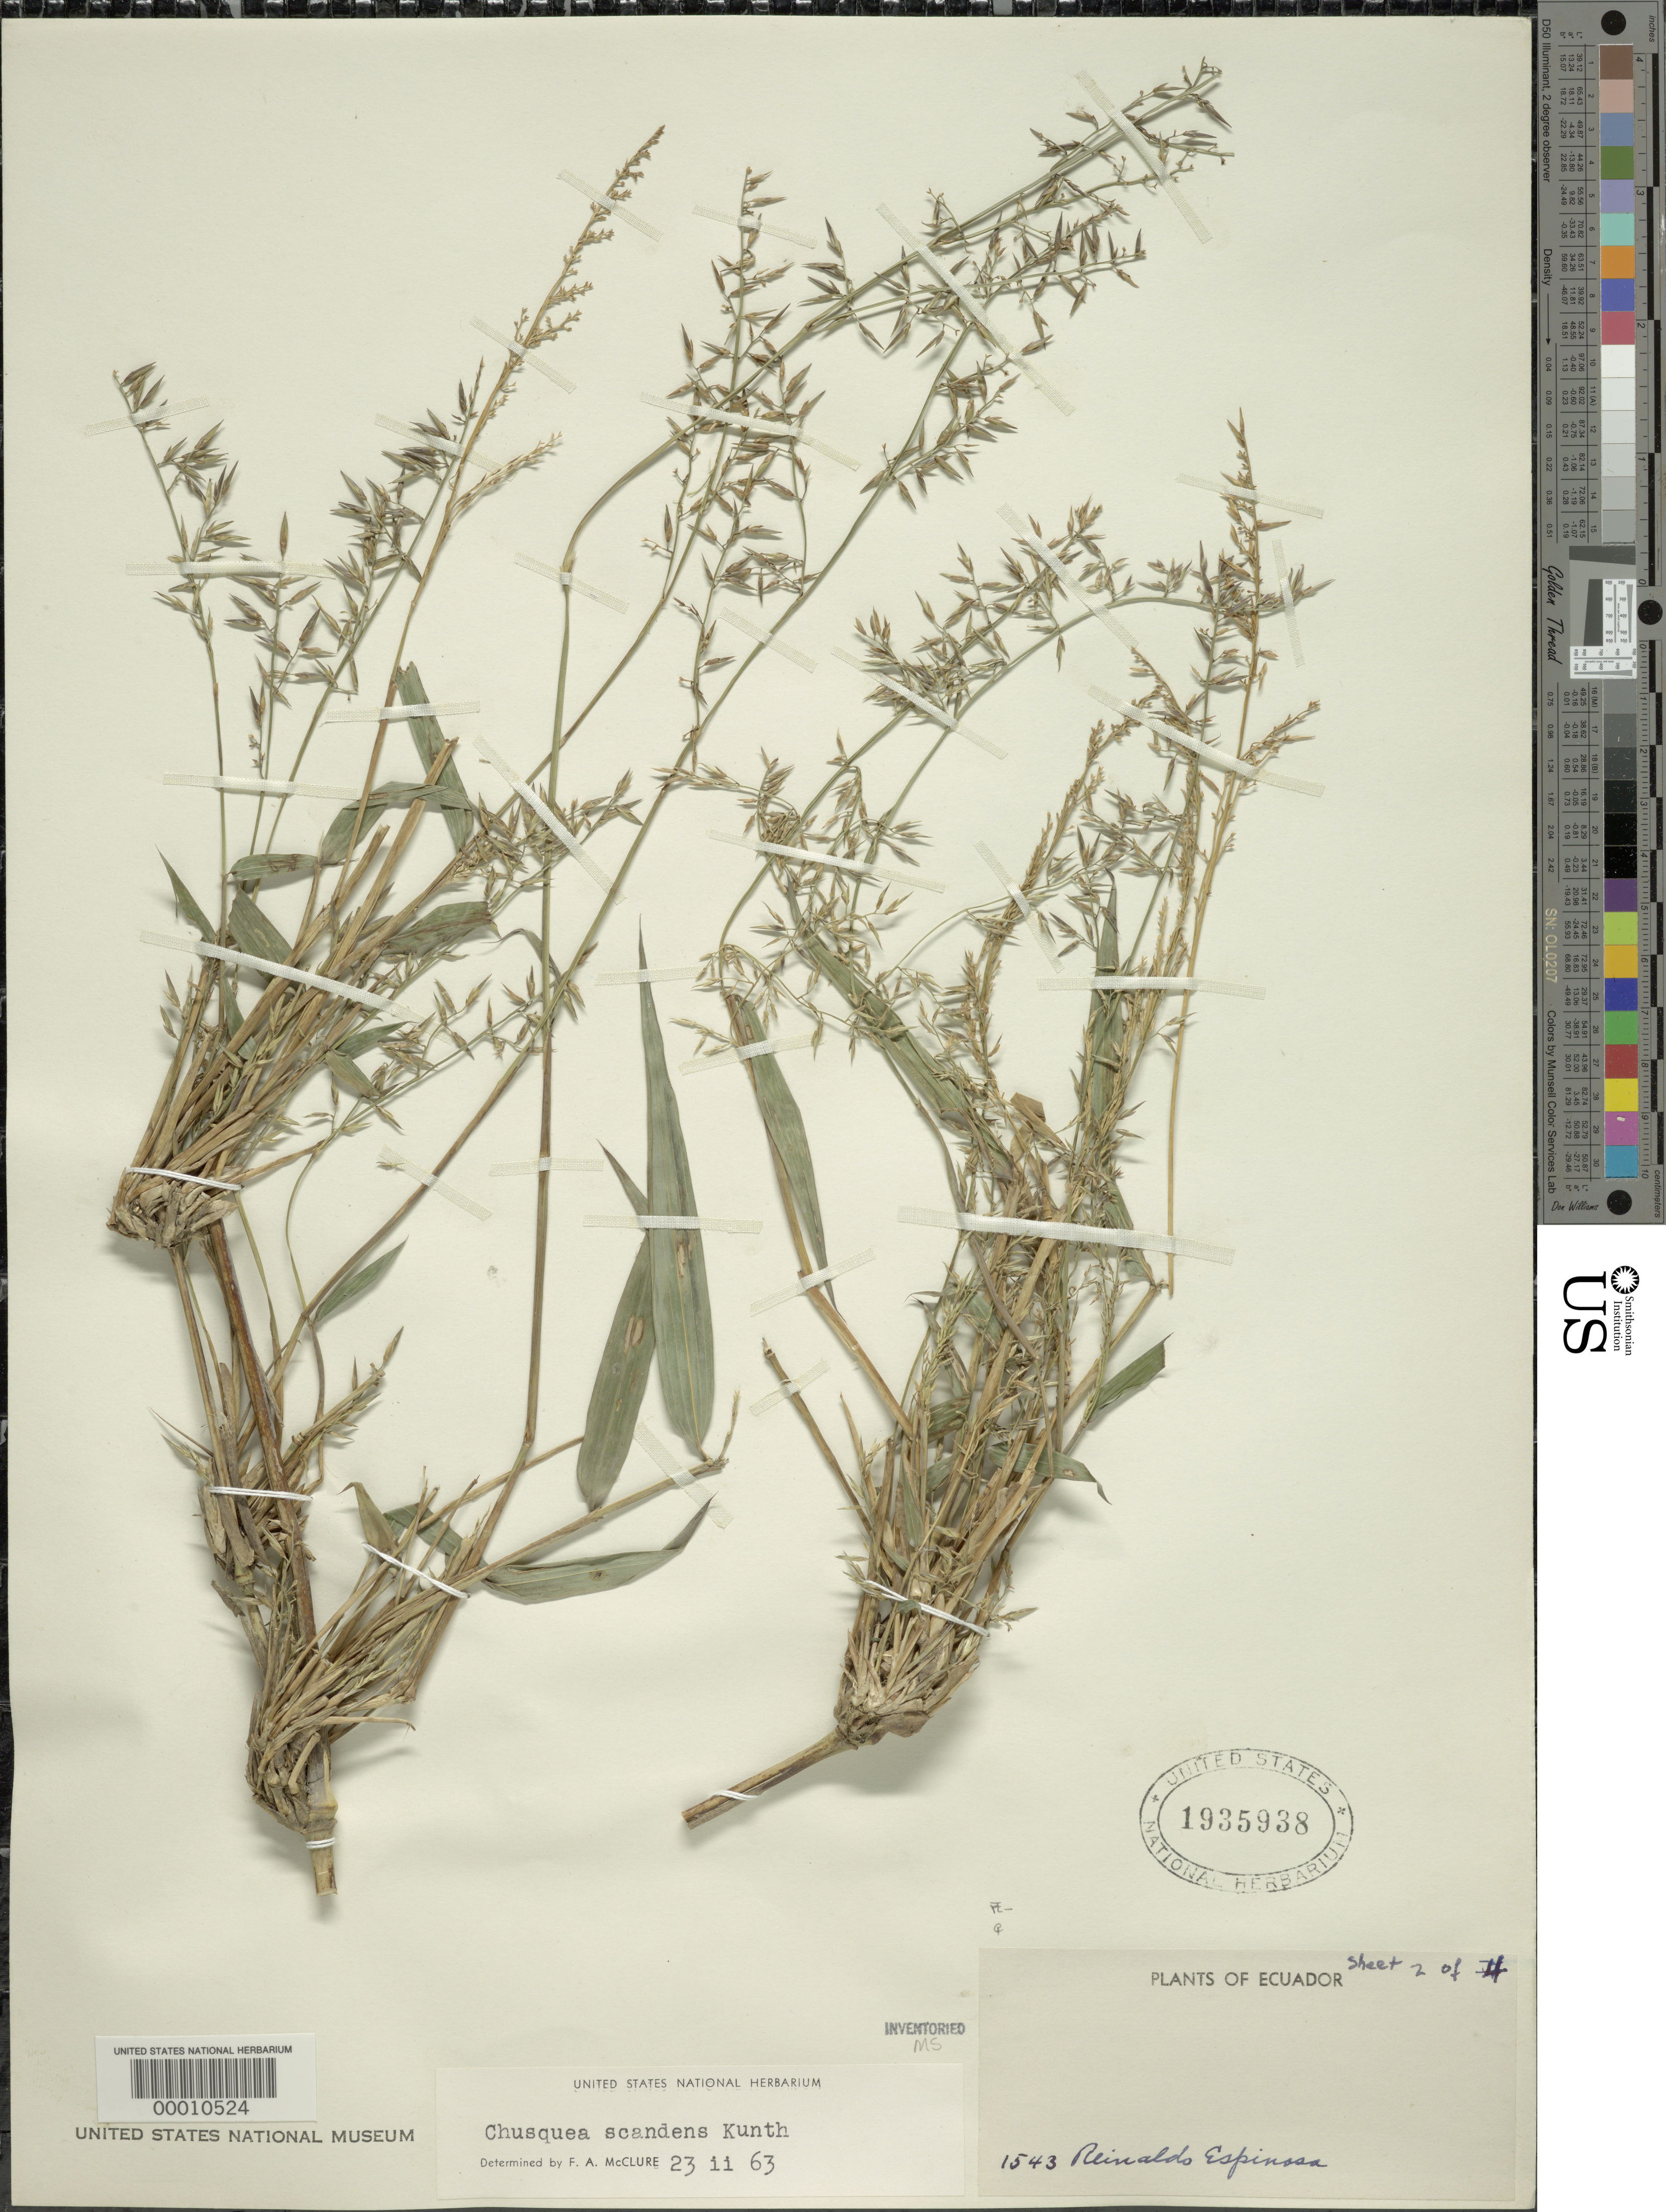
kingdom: Plantae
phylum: Tracheophyta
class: Liliopsida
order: Poales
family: Poaceae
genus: Chusquea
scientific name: Chusquea scandens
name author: Kunth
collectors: R. Espinosa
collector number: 1543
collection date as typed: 03 Jul 1947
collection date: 1947-07-03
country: Ecuador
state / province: Zamora-Chinchipe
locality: Huaico, Loja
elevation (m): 2250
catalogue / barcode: US 1935938